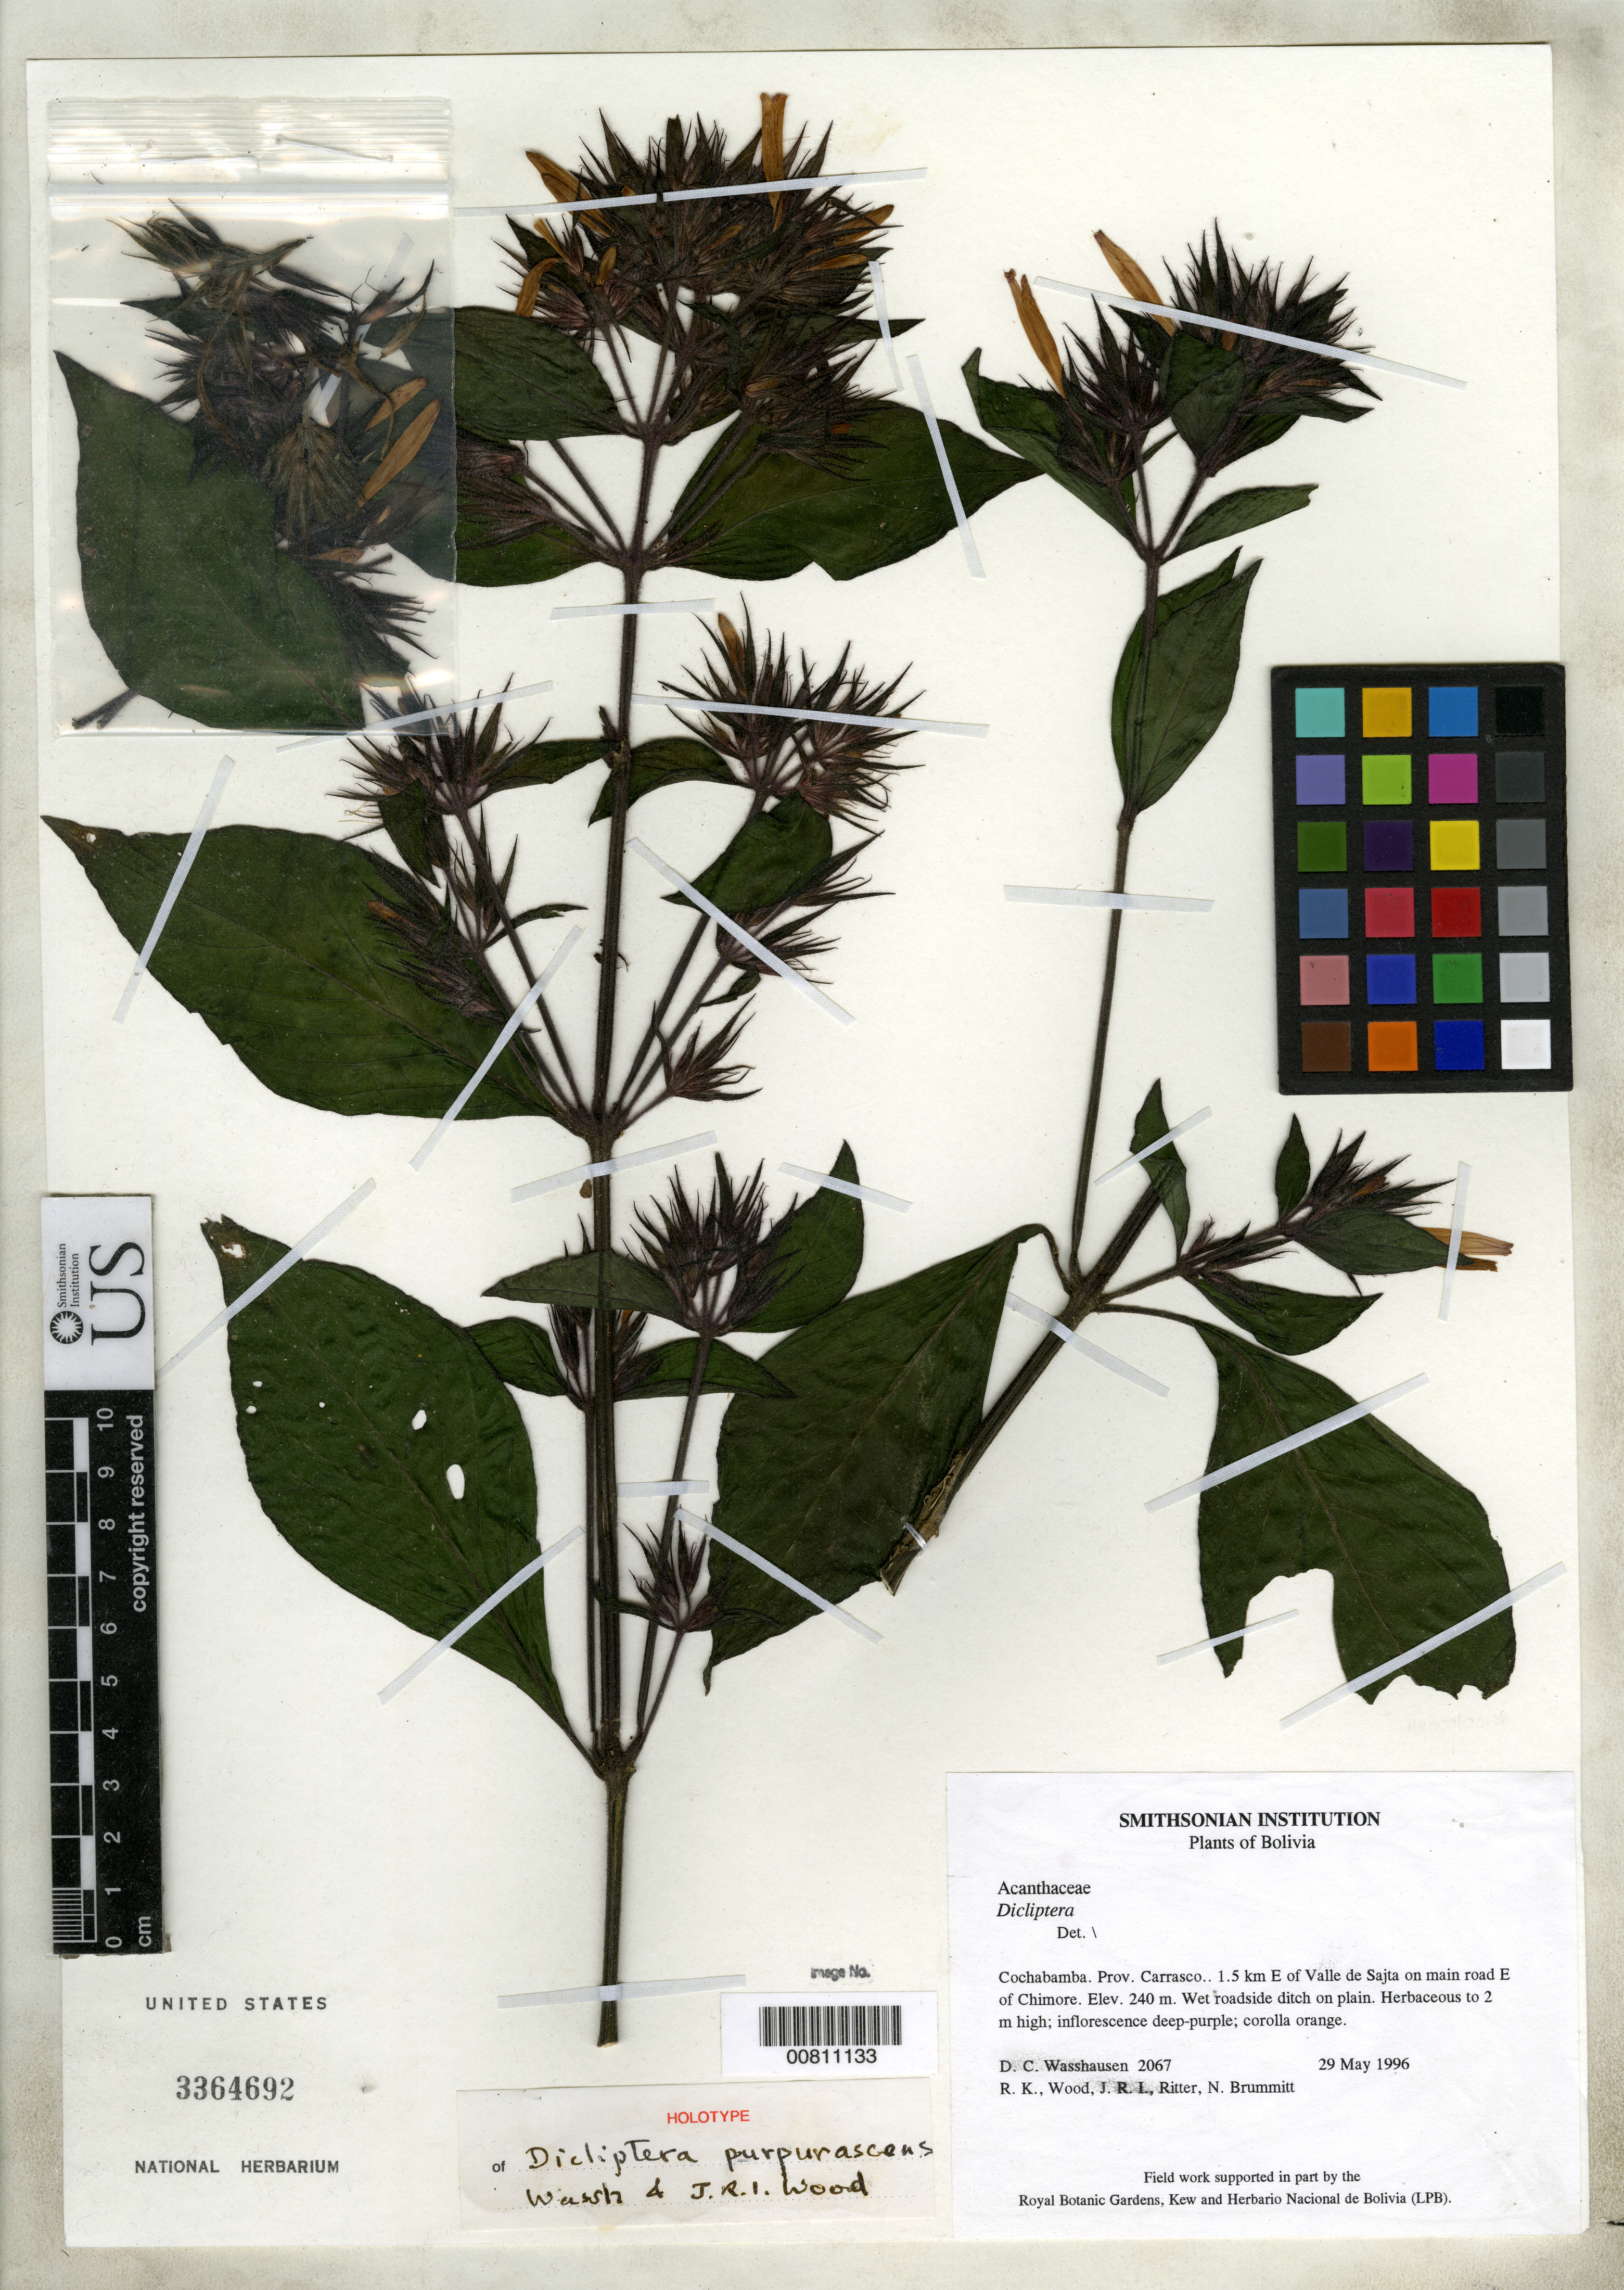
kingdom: Plantae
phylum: Tracheophyta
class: Magnoliopsida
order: Lamiales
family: Acanthaceae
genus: Dicliptera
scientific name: Dicliptera purpurascens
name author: Wassh. & J.R.I. Wood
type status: Holotype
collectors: D. C. Wasshausen, R. K. Brummitt, J. R. I. Wood & N. Ritter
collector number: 2067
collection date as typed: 29 May 1996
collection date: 1996-05-29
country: Bolivia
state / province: Cochabamba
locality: Cochabamba. Prov. Carrasco. 1.5 km E of Valle de Sajta on main road E of Chimore.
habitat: Wet roadside ditch on plain.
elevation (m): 240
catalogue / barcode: US 3364692